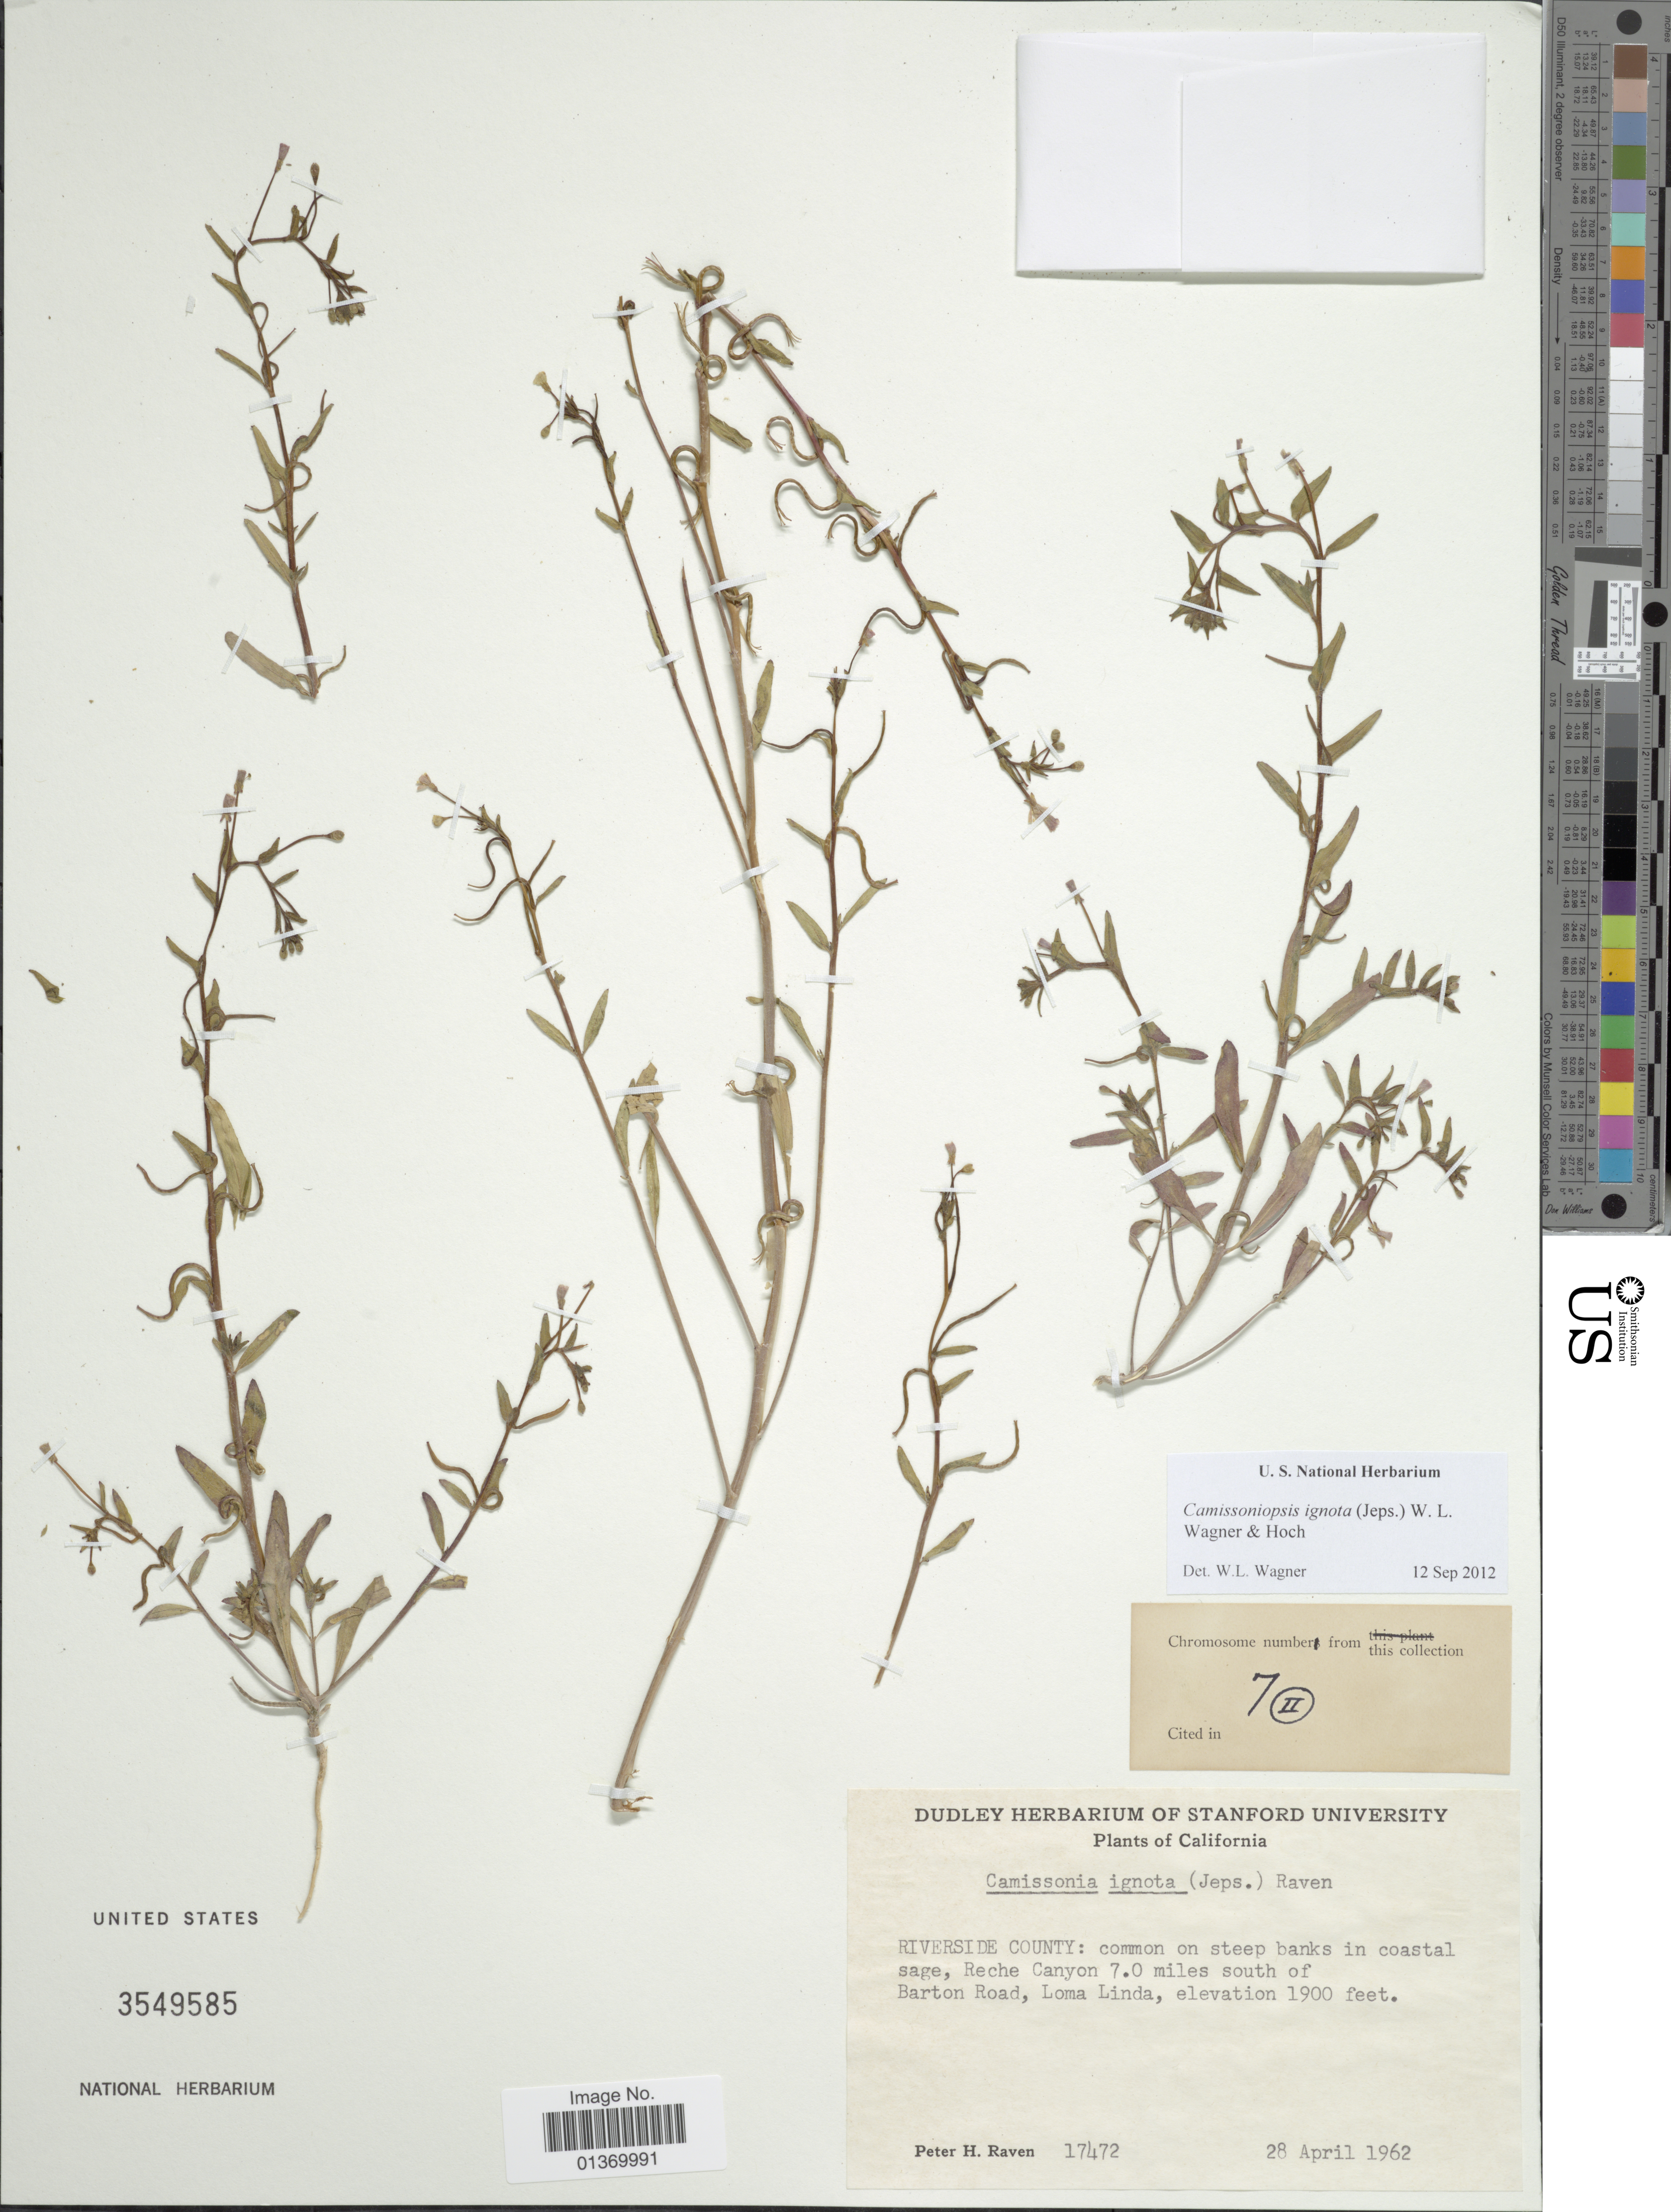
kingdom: Plantae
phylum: Tracheophyta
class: Magnoliopsida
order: Myrtales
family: Onagraceae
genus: Camissoniopsis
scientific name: Camissoniopsis ignota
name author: (Jeps.) W.L. Wagner & Hoch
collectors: P. H. Raven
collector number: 17472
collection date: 1962-04-28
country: United States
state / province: California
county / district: Riverside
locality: Riverside County: Reche Canyon 7.0 miles south of Barton Road, Loma Linda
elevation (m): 579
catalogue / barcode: US 3549585